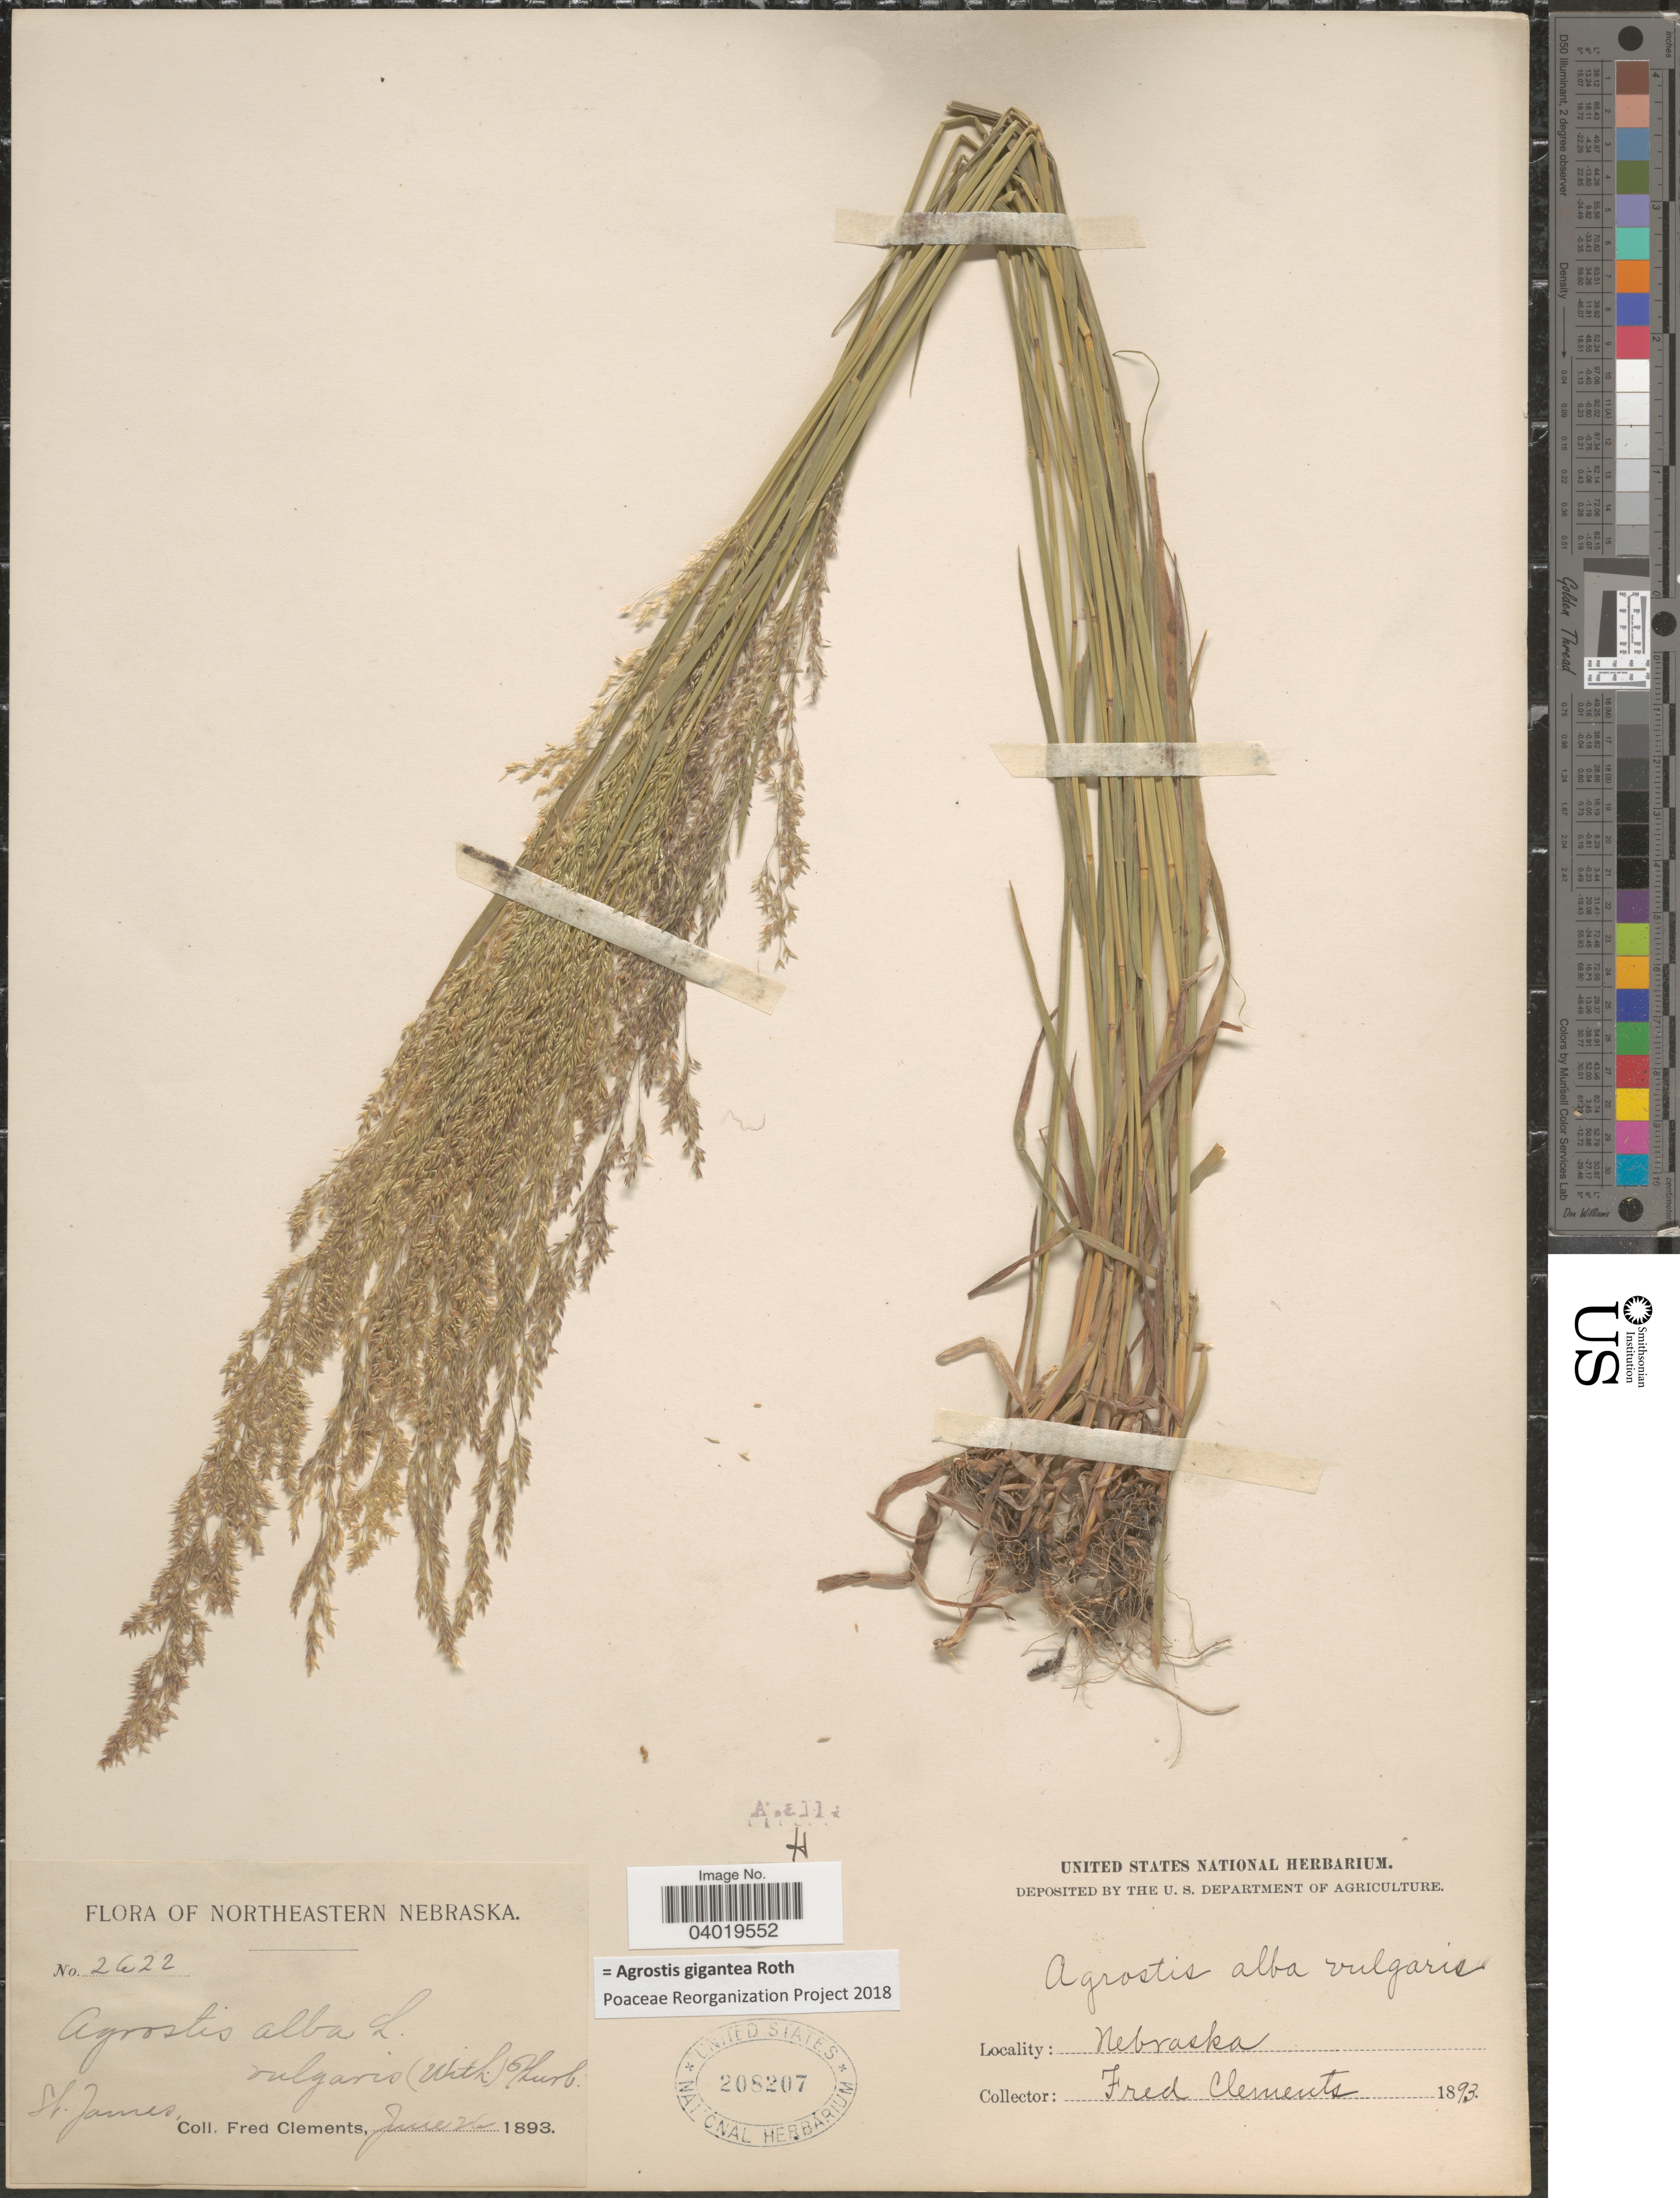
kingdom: Plantae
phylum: Tracheophyta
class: Liliopsida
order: Poales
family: Poaceae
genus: Agrostis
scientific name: Agrostis gigantea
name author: Roth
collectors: F. Clements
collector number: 2622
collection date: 1893-06-26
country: United States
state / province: Nebraska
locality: Northeastern Nebraska. St. James.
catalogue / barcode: US 208207